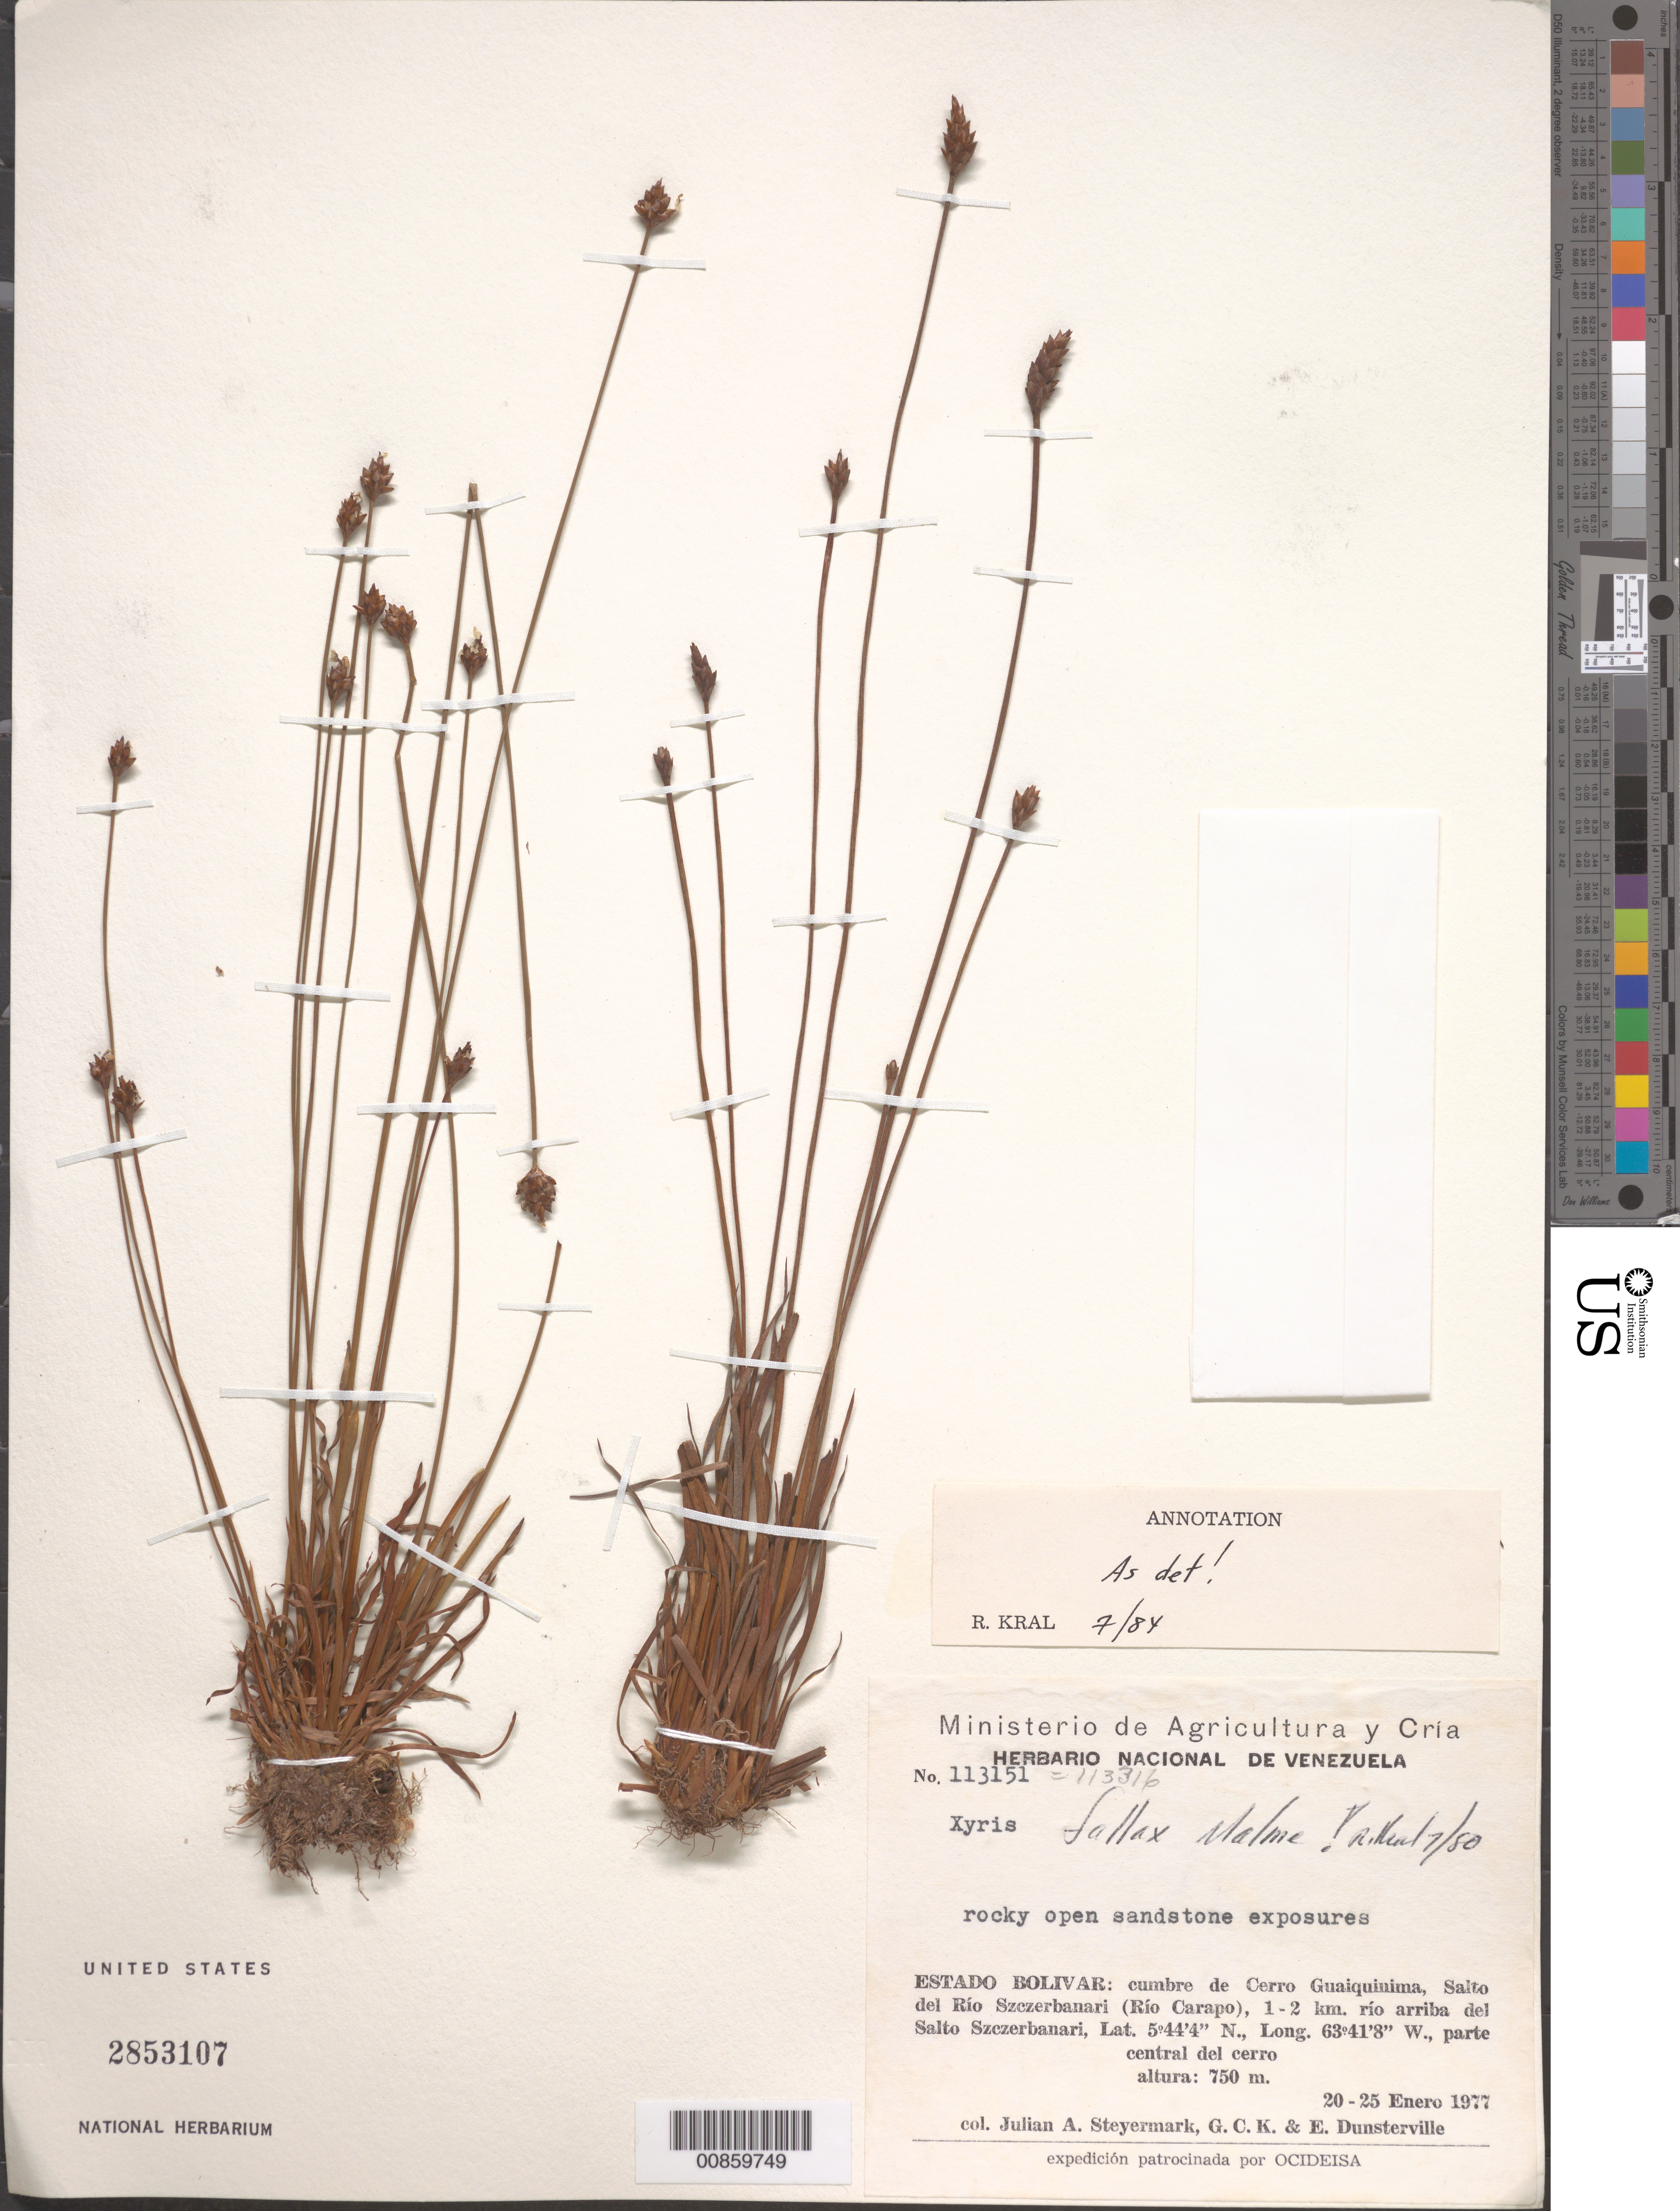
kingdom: Plantae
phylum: Tracheophyta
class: Liliopsida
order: Poales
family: Xyridaceae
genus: Xyris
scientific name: Xyris fallax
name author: Malme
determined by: Kral, Robert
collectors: J. Steyermark, G. C. K. Dunsterville & E. Dunsterville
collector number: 113151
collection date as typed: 20-Jan-77 to 25-Jan-77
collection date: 1977-01-20/1977-01-25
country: Venezuela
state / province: Bolívar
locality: Cerro Guaiquinima, summit, salto del Río Szczerbanari (Río Carapo), 1-2 km río arriba del Salto Szczerbanari, parte de central de cerro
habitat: Rocky open sandstone exposures.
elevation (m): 750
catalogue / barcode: US 2853107